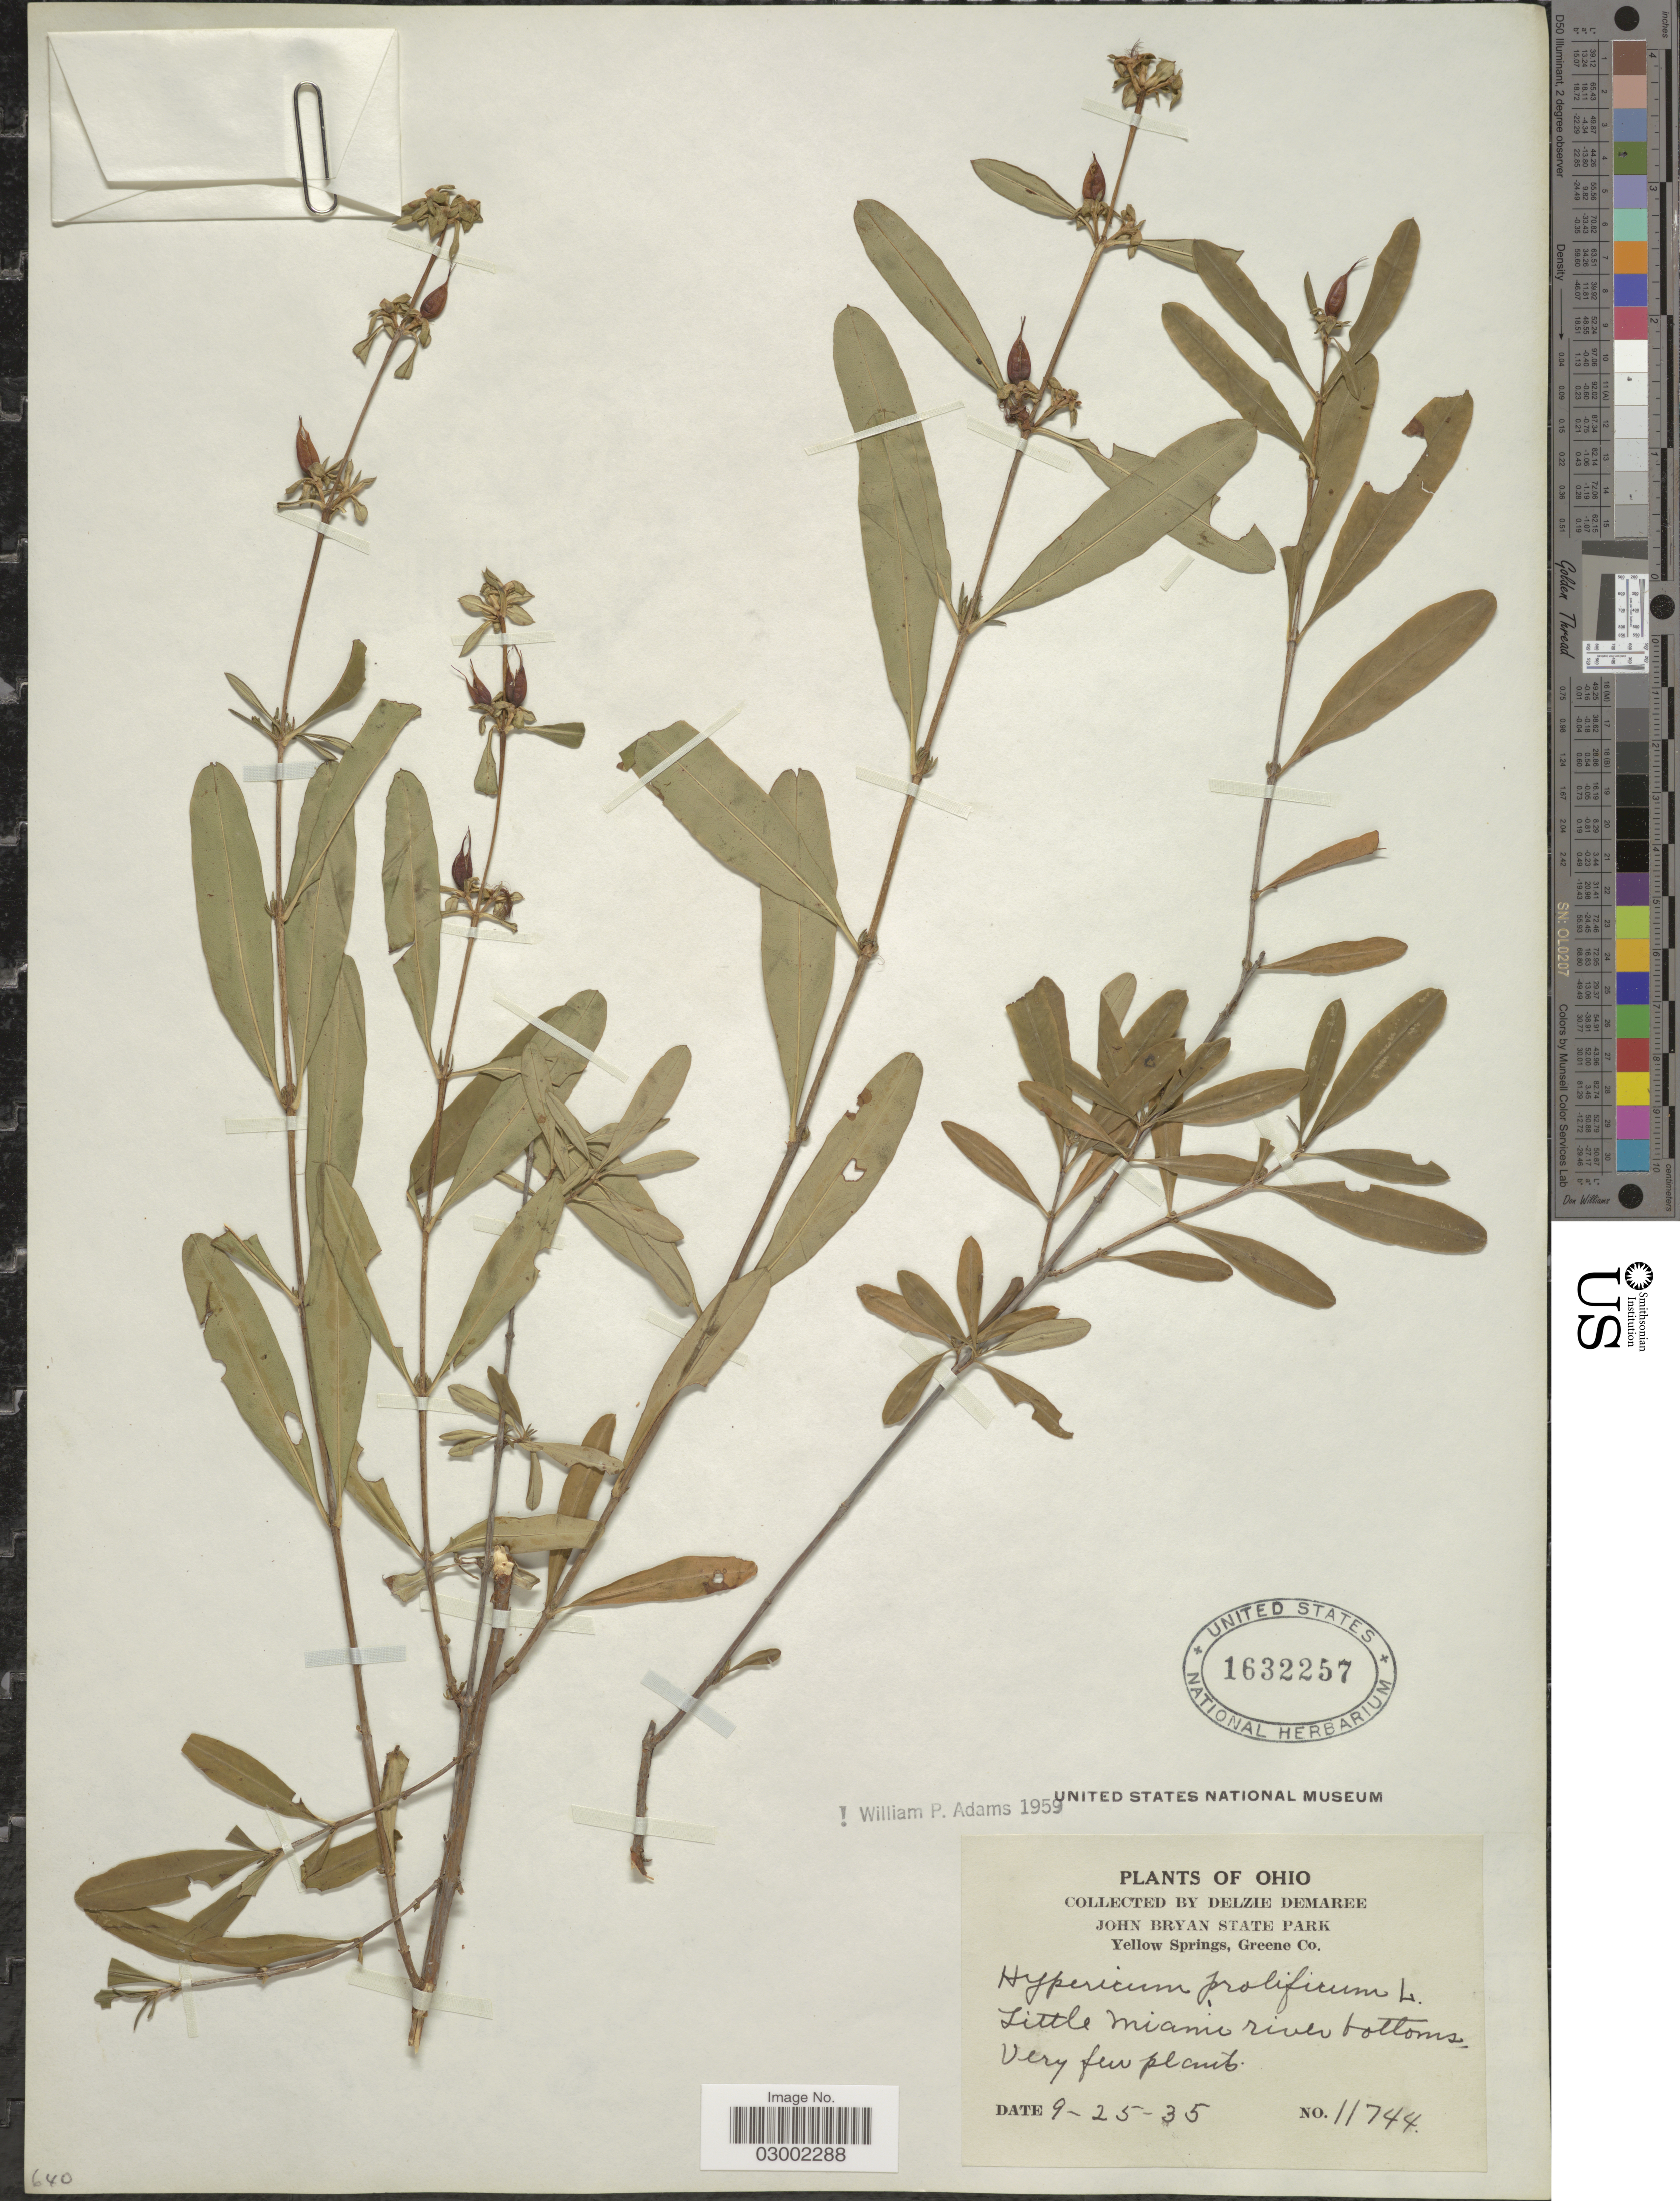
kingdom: Plantae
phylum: Tracheophyta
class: Magnoliopsida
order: Malpighiales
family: Hypericaceae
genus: Hypericum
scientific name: Hypericum prolificum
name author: L.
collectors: D. Demaree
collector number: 11744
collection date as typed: Transcribed d/m/y: 25/9/35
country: United States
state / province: Ohio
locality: John Bryan State Park. Yellow Springs, Greene Co. Little Mismi river bottoms.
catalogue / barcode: US 1632257